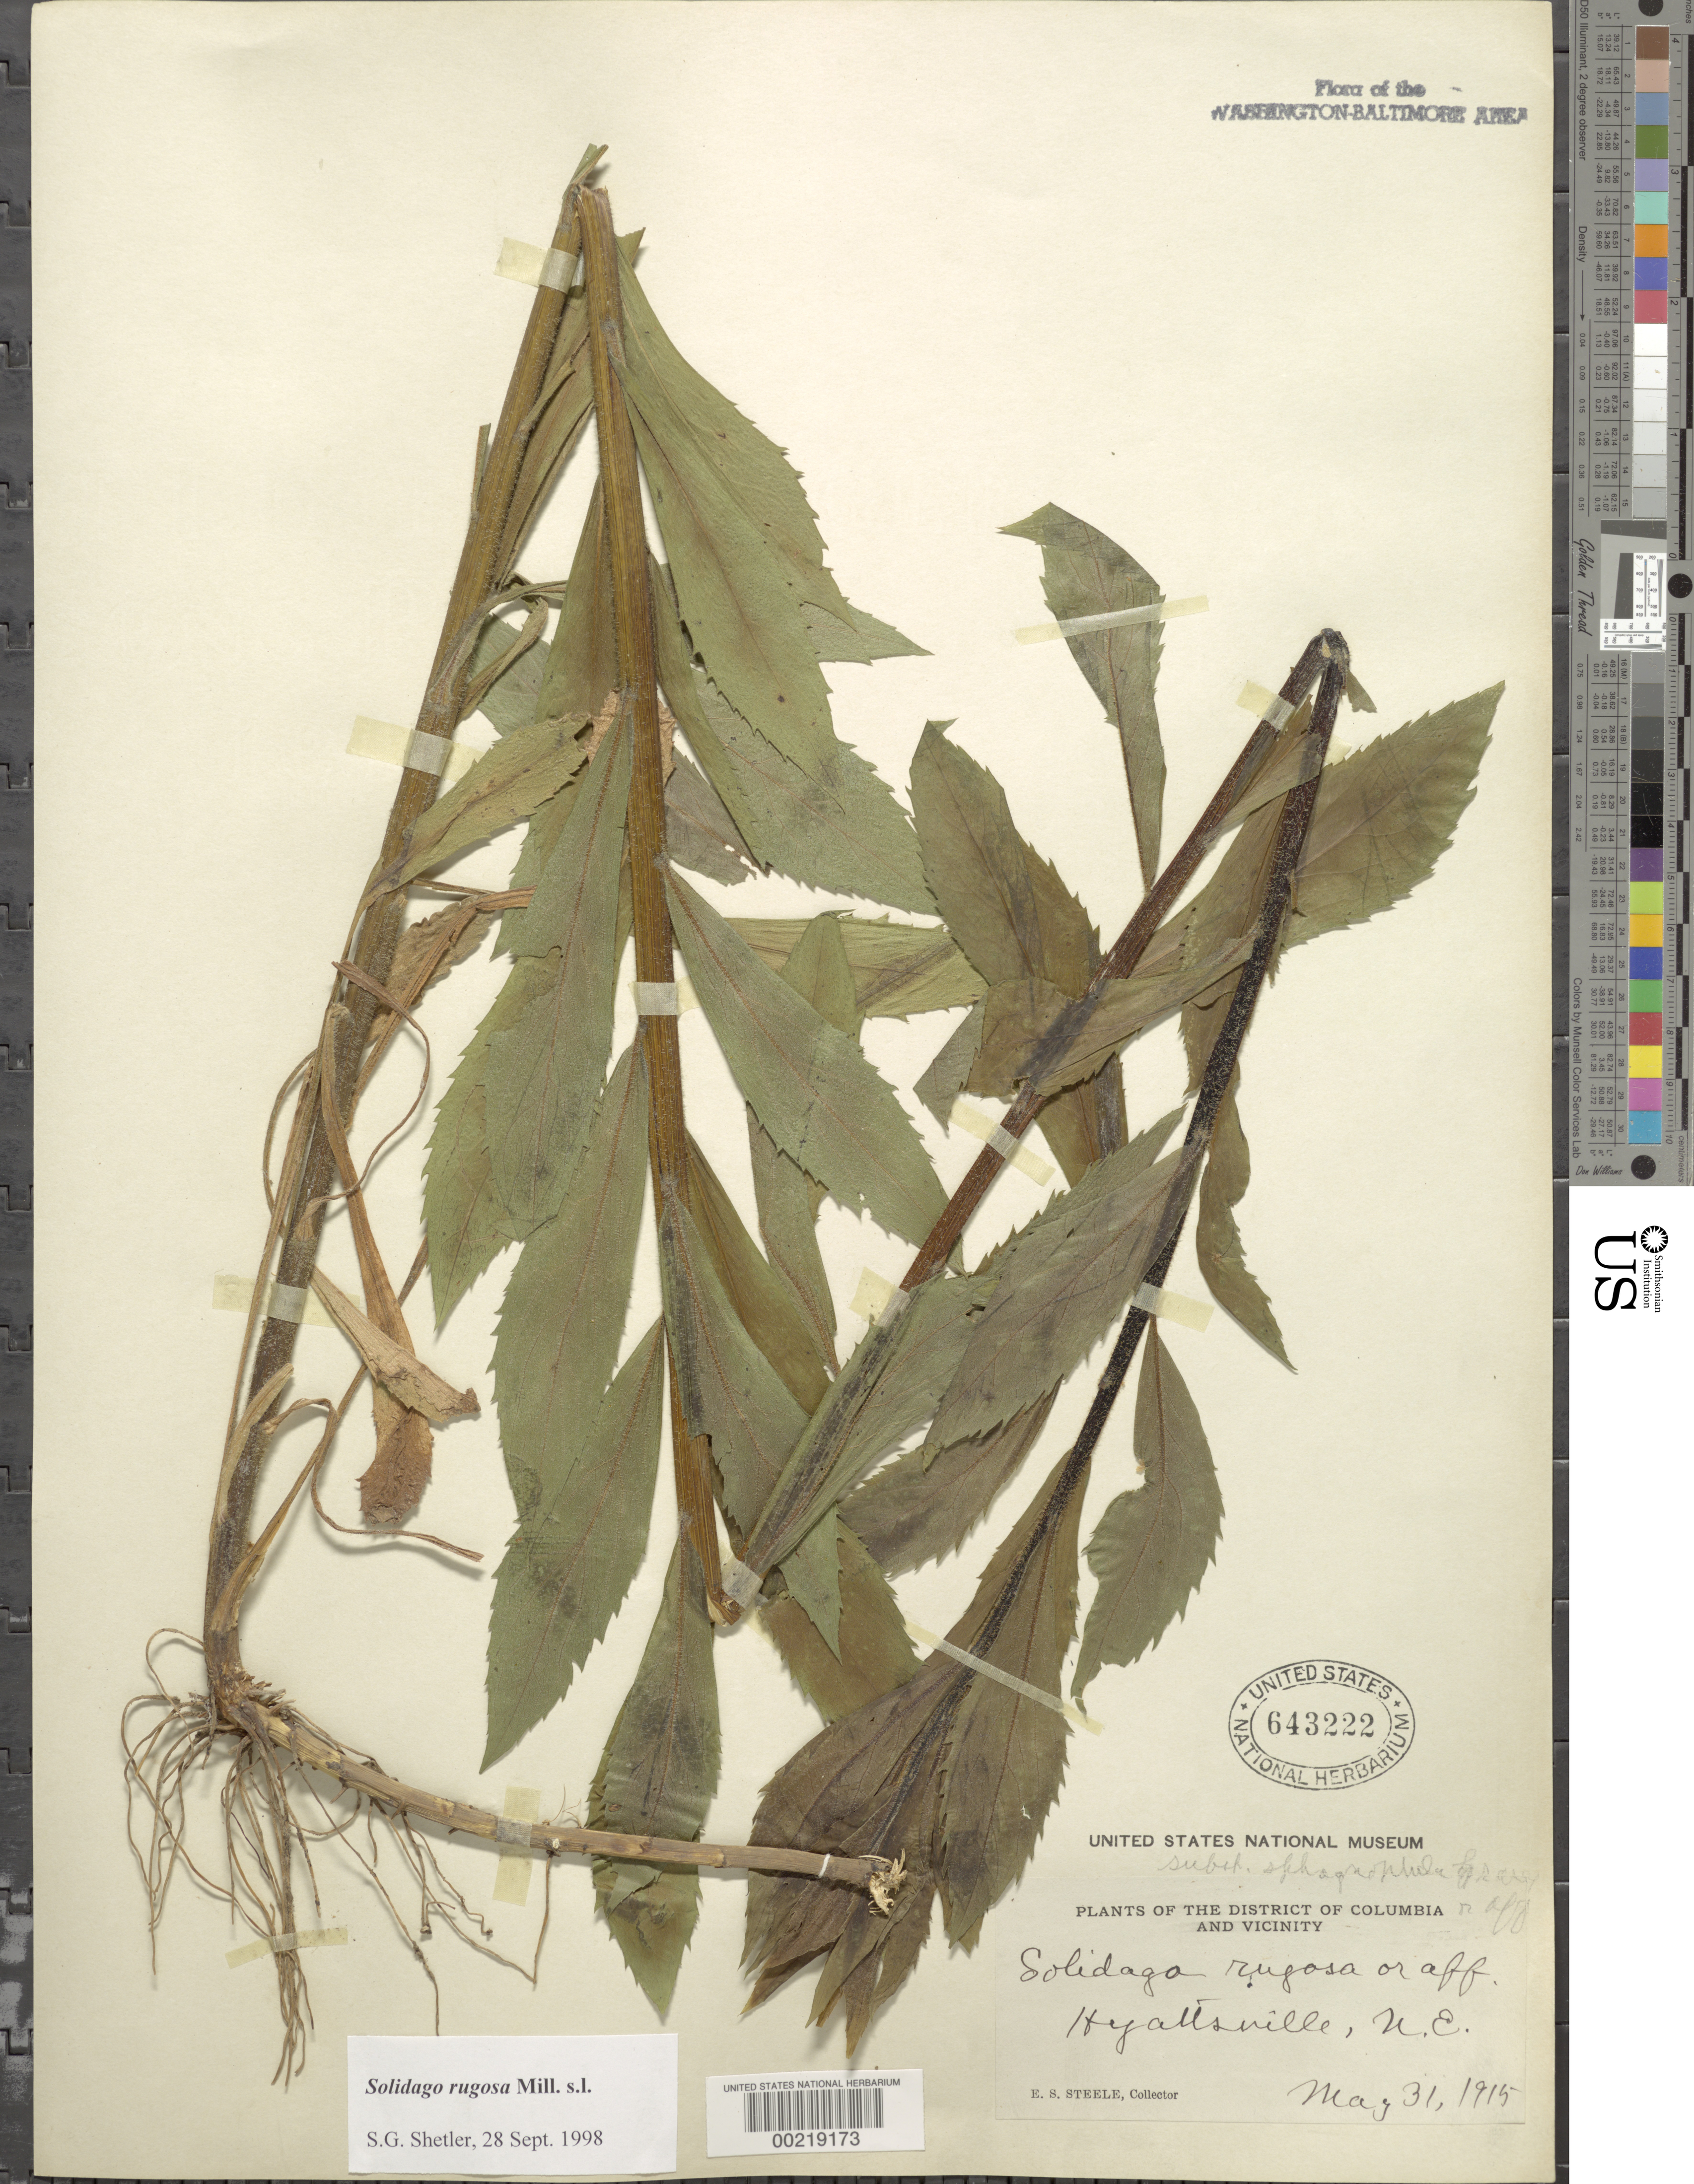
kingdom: Plantae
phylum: Tracheophyta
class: Magnoliopsida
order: Asterales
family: Asteraceae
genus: Solidago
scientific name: Solidago rugosa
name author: Mill.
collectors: E. Steele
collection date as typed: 31 May 1915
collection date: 1915-05-31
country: United States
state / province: Maryland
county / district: Prince George's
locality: Hyattsville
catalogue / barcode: US 643222